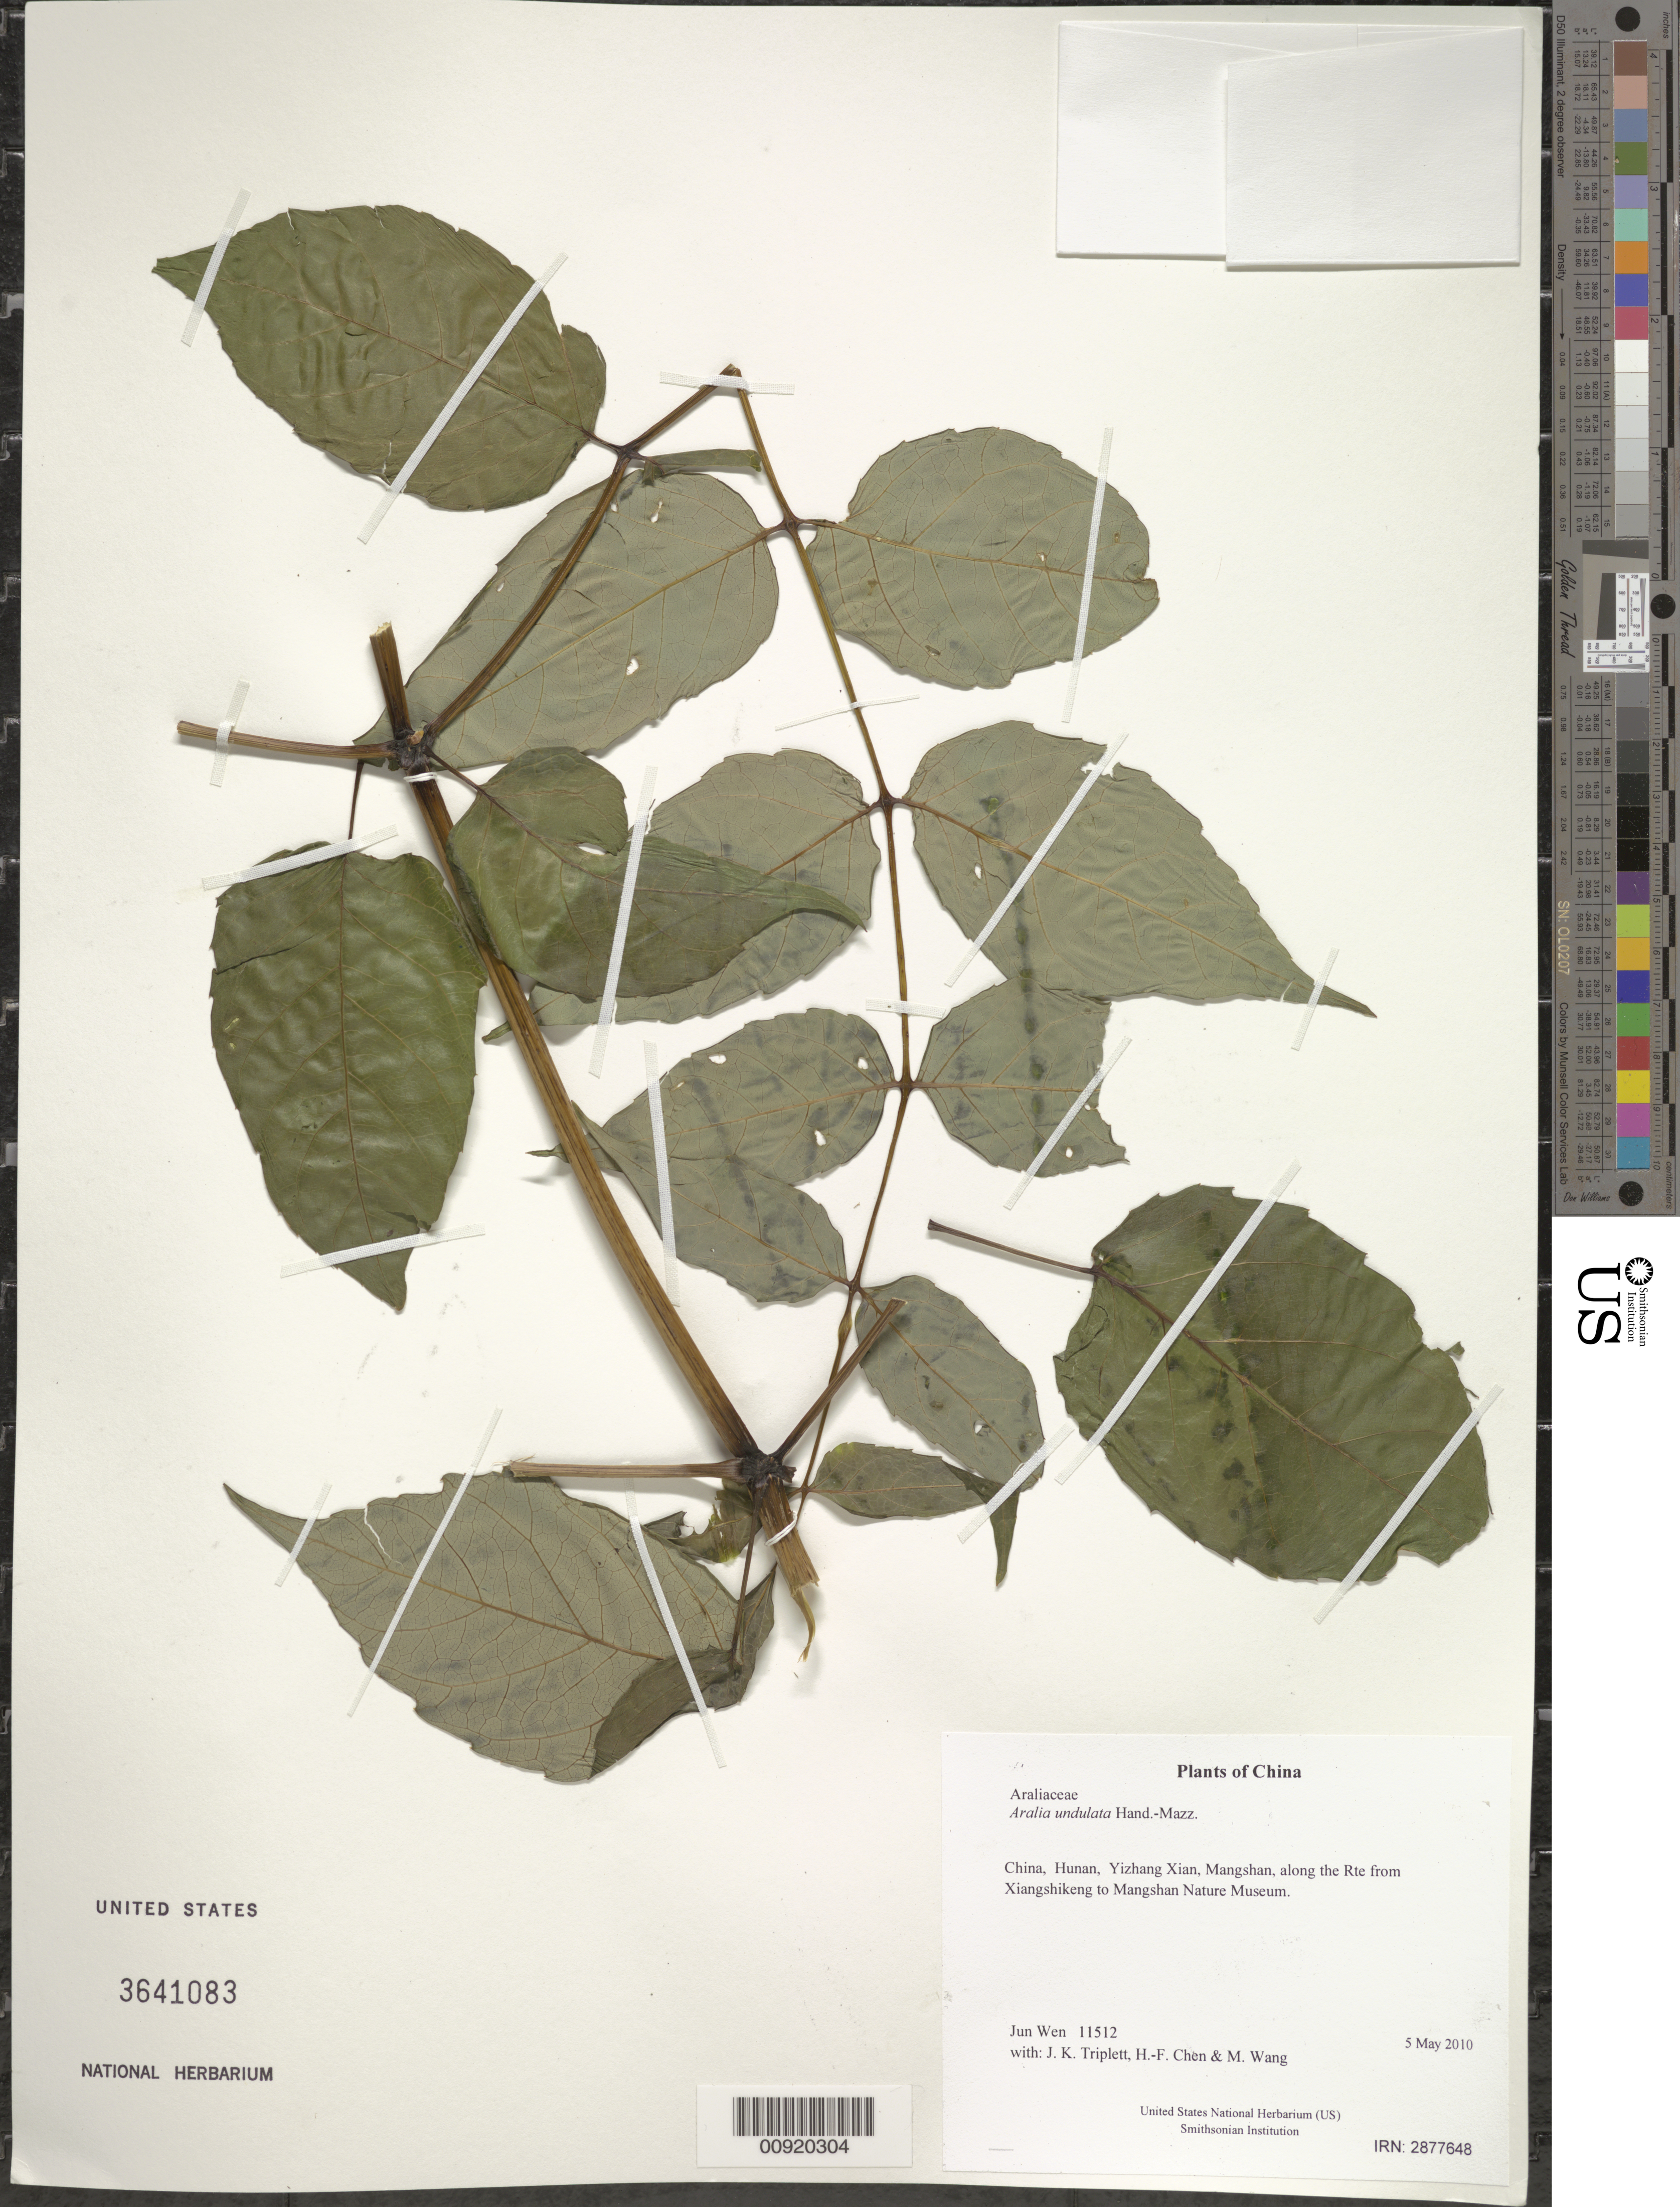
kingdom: Plantae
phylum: Tracheophyta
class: Magnoliopsida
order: Apiales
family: Araliaceae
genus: Aralia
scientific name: Aralia undulata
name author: Hand.-Mazz.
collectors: J. Wen, J. K. Triplett, H.-F. Chen & M. Wang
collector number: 11512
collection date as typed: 5 May 2010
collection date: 2010-05-05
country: China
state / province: Hunan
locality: Yizhang Xian, Mangshan, along the Rte from Xiangshikeng to Mangshan Nature Museum.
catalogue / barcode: US 3641083